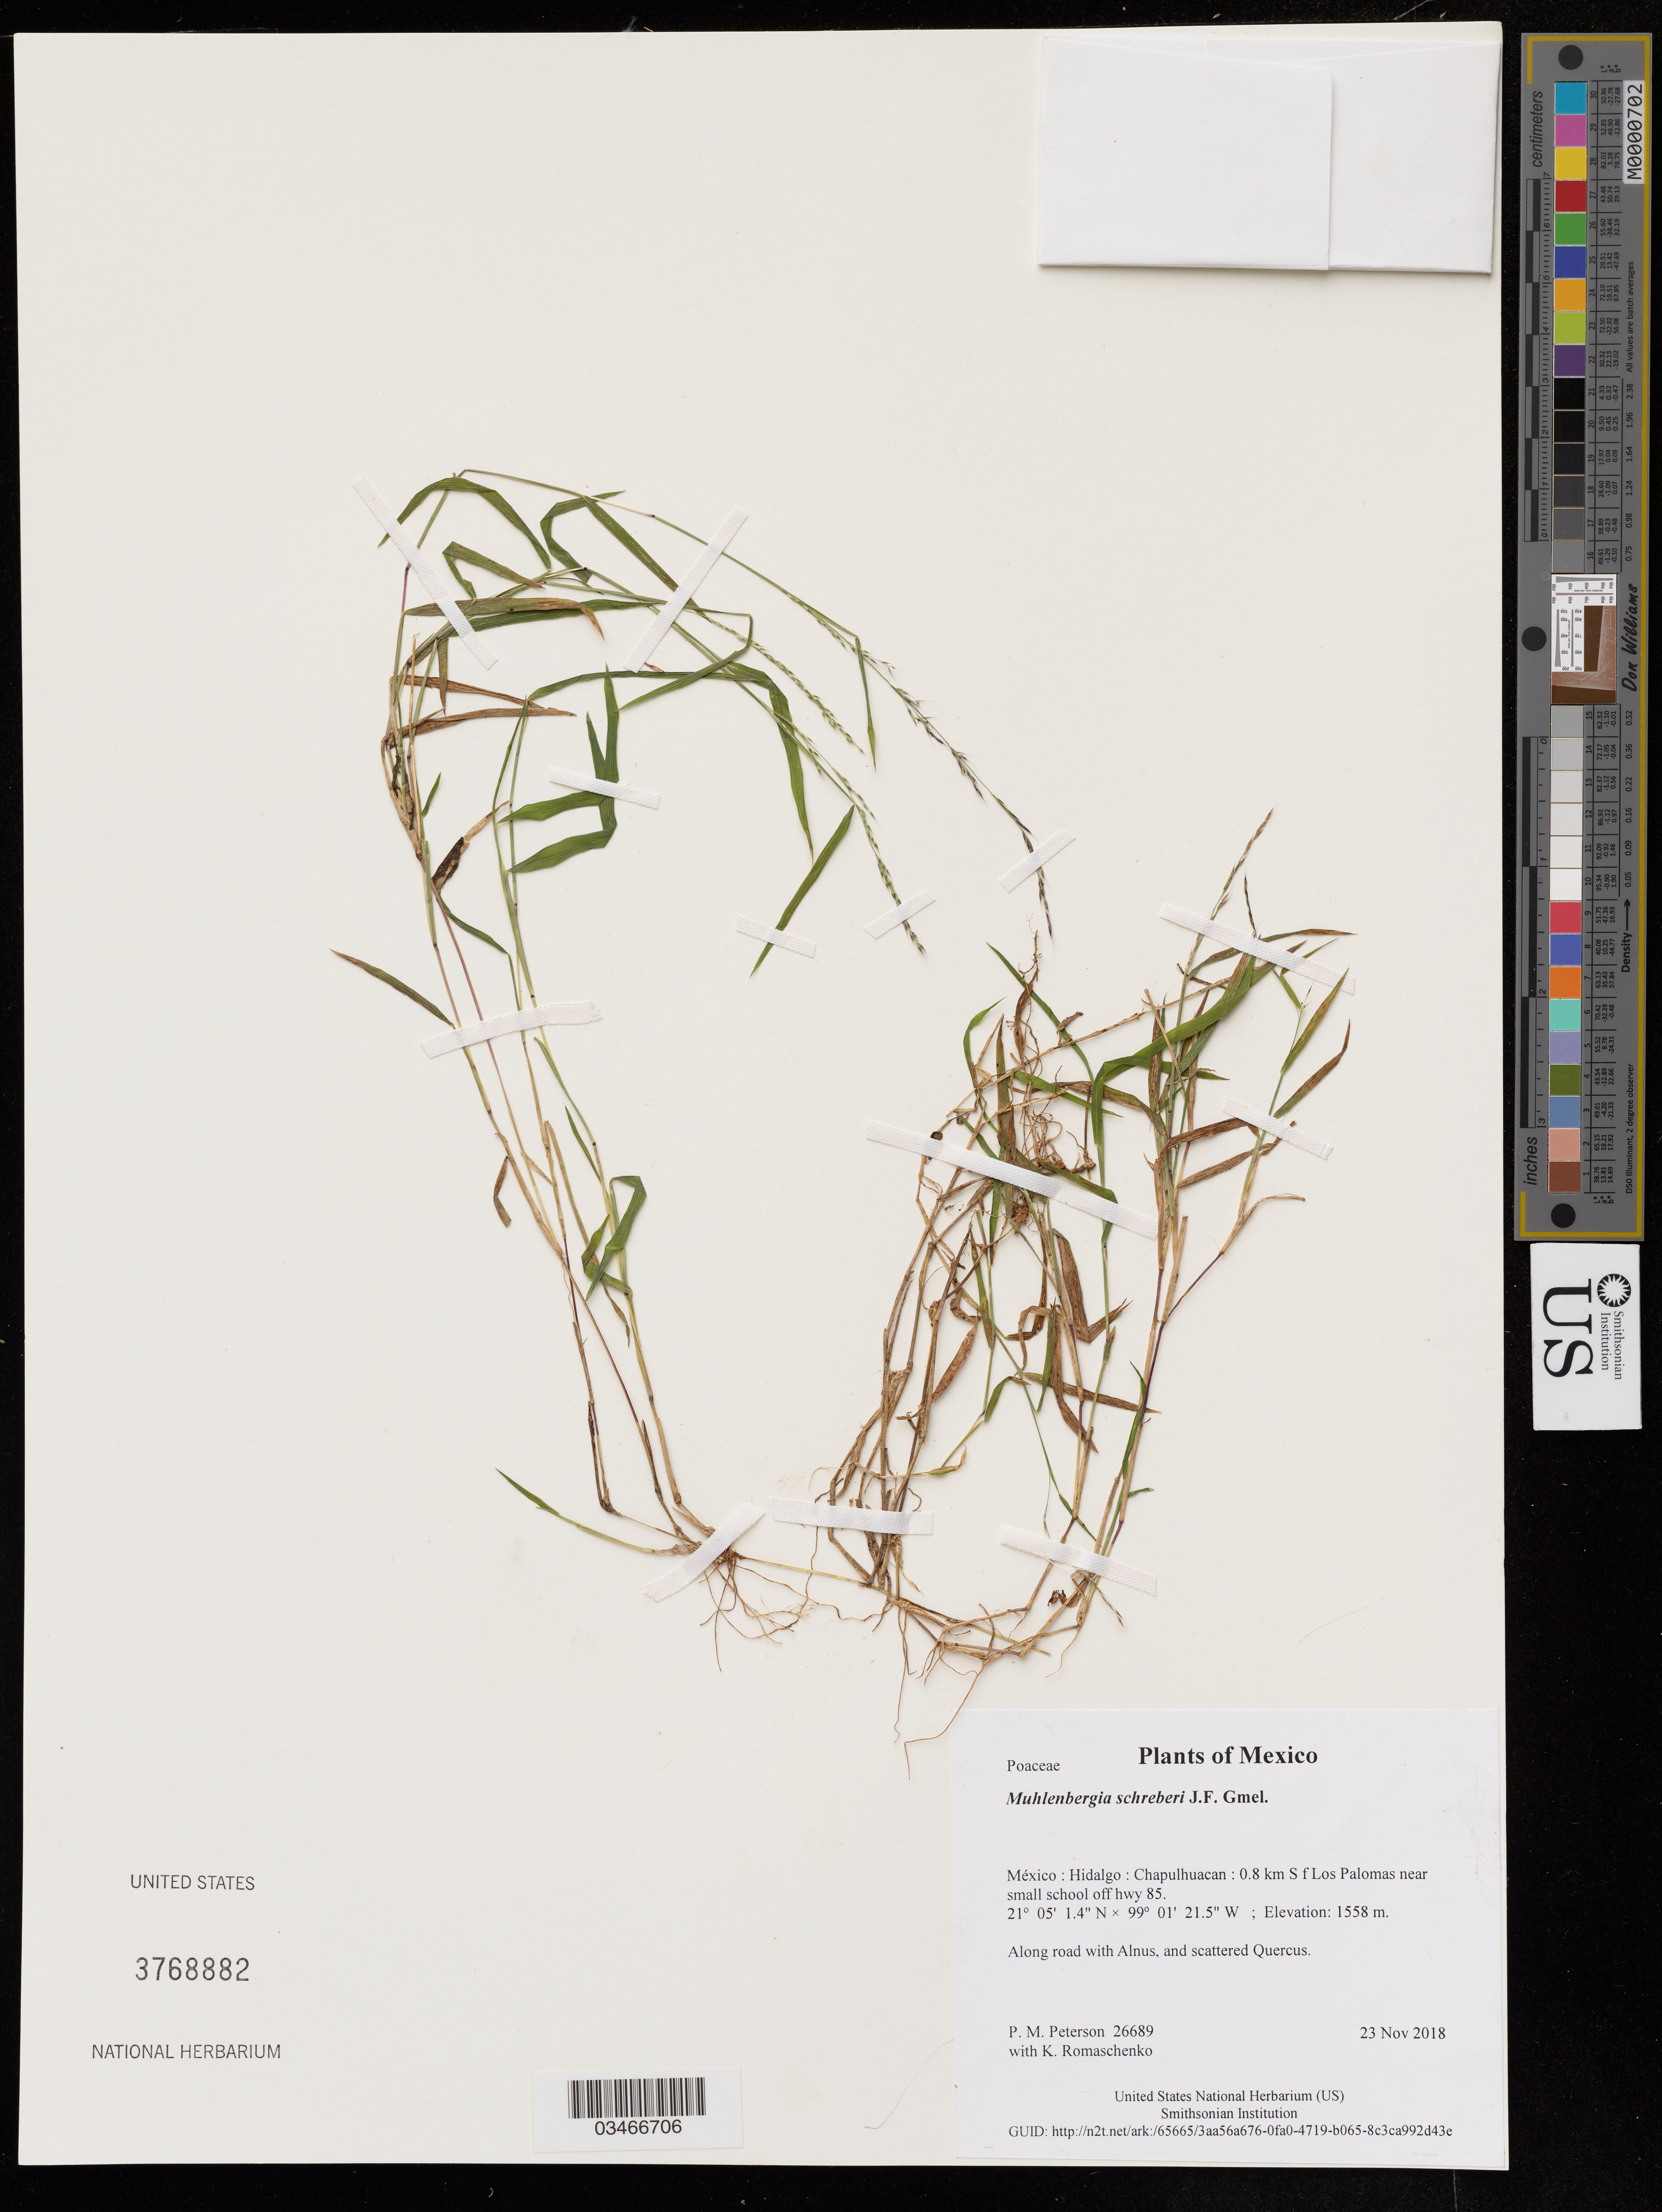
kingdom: Plantae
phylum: Tracheophyta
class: Liliopsida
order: Poales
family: Poaceae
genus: Muhlenbergia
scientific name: Muhlenbergia schreberi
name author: J.F. Gmel.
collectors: P. M. Peterson & K. Romaschenko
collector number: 26689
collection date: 2018-11-23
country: México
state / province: Hidalgo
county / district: Chapulhuacan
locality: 0.8 km S f Los Palomas near small school off hwy 85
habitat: Along road with Alnus, and scattered Quercus.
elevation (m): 1558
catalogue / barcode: US 3768882